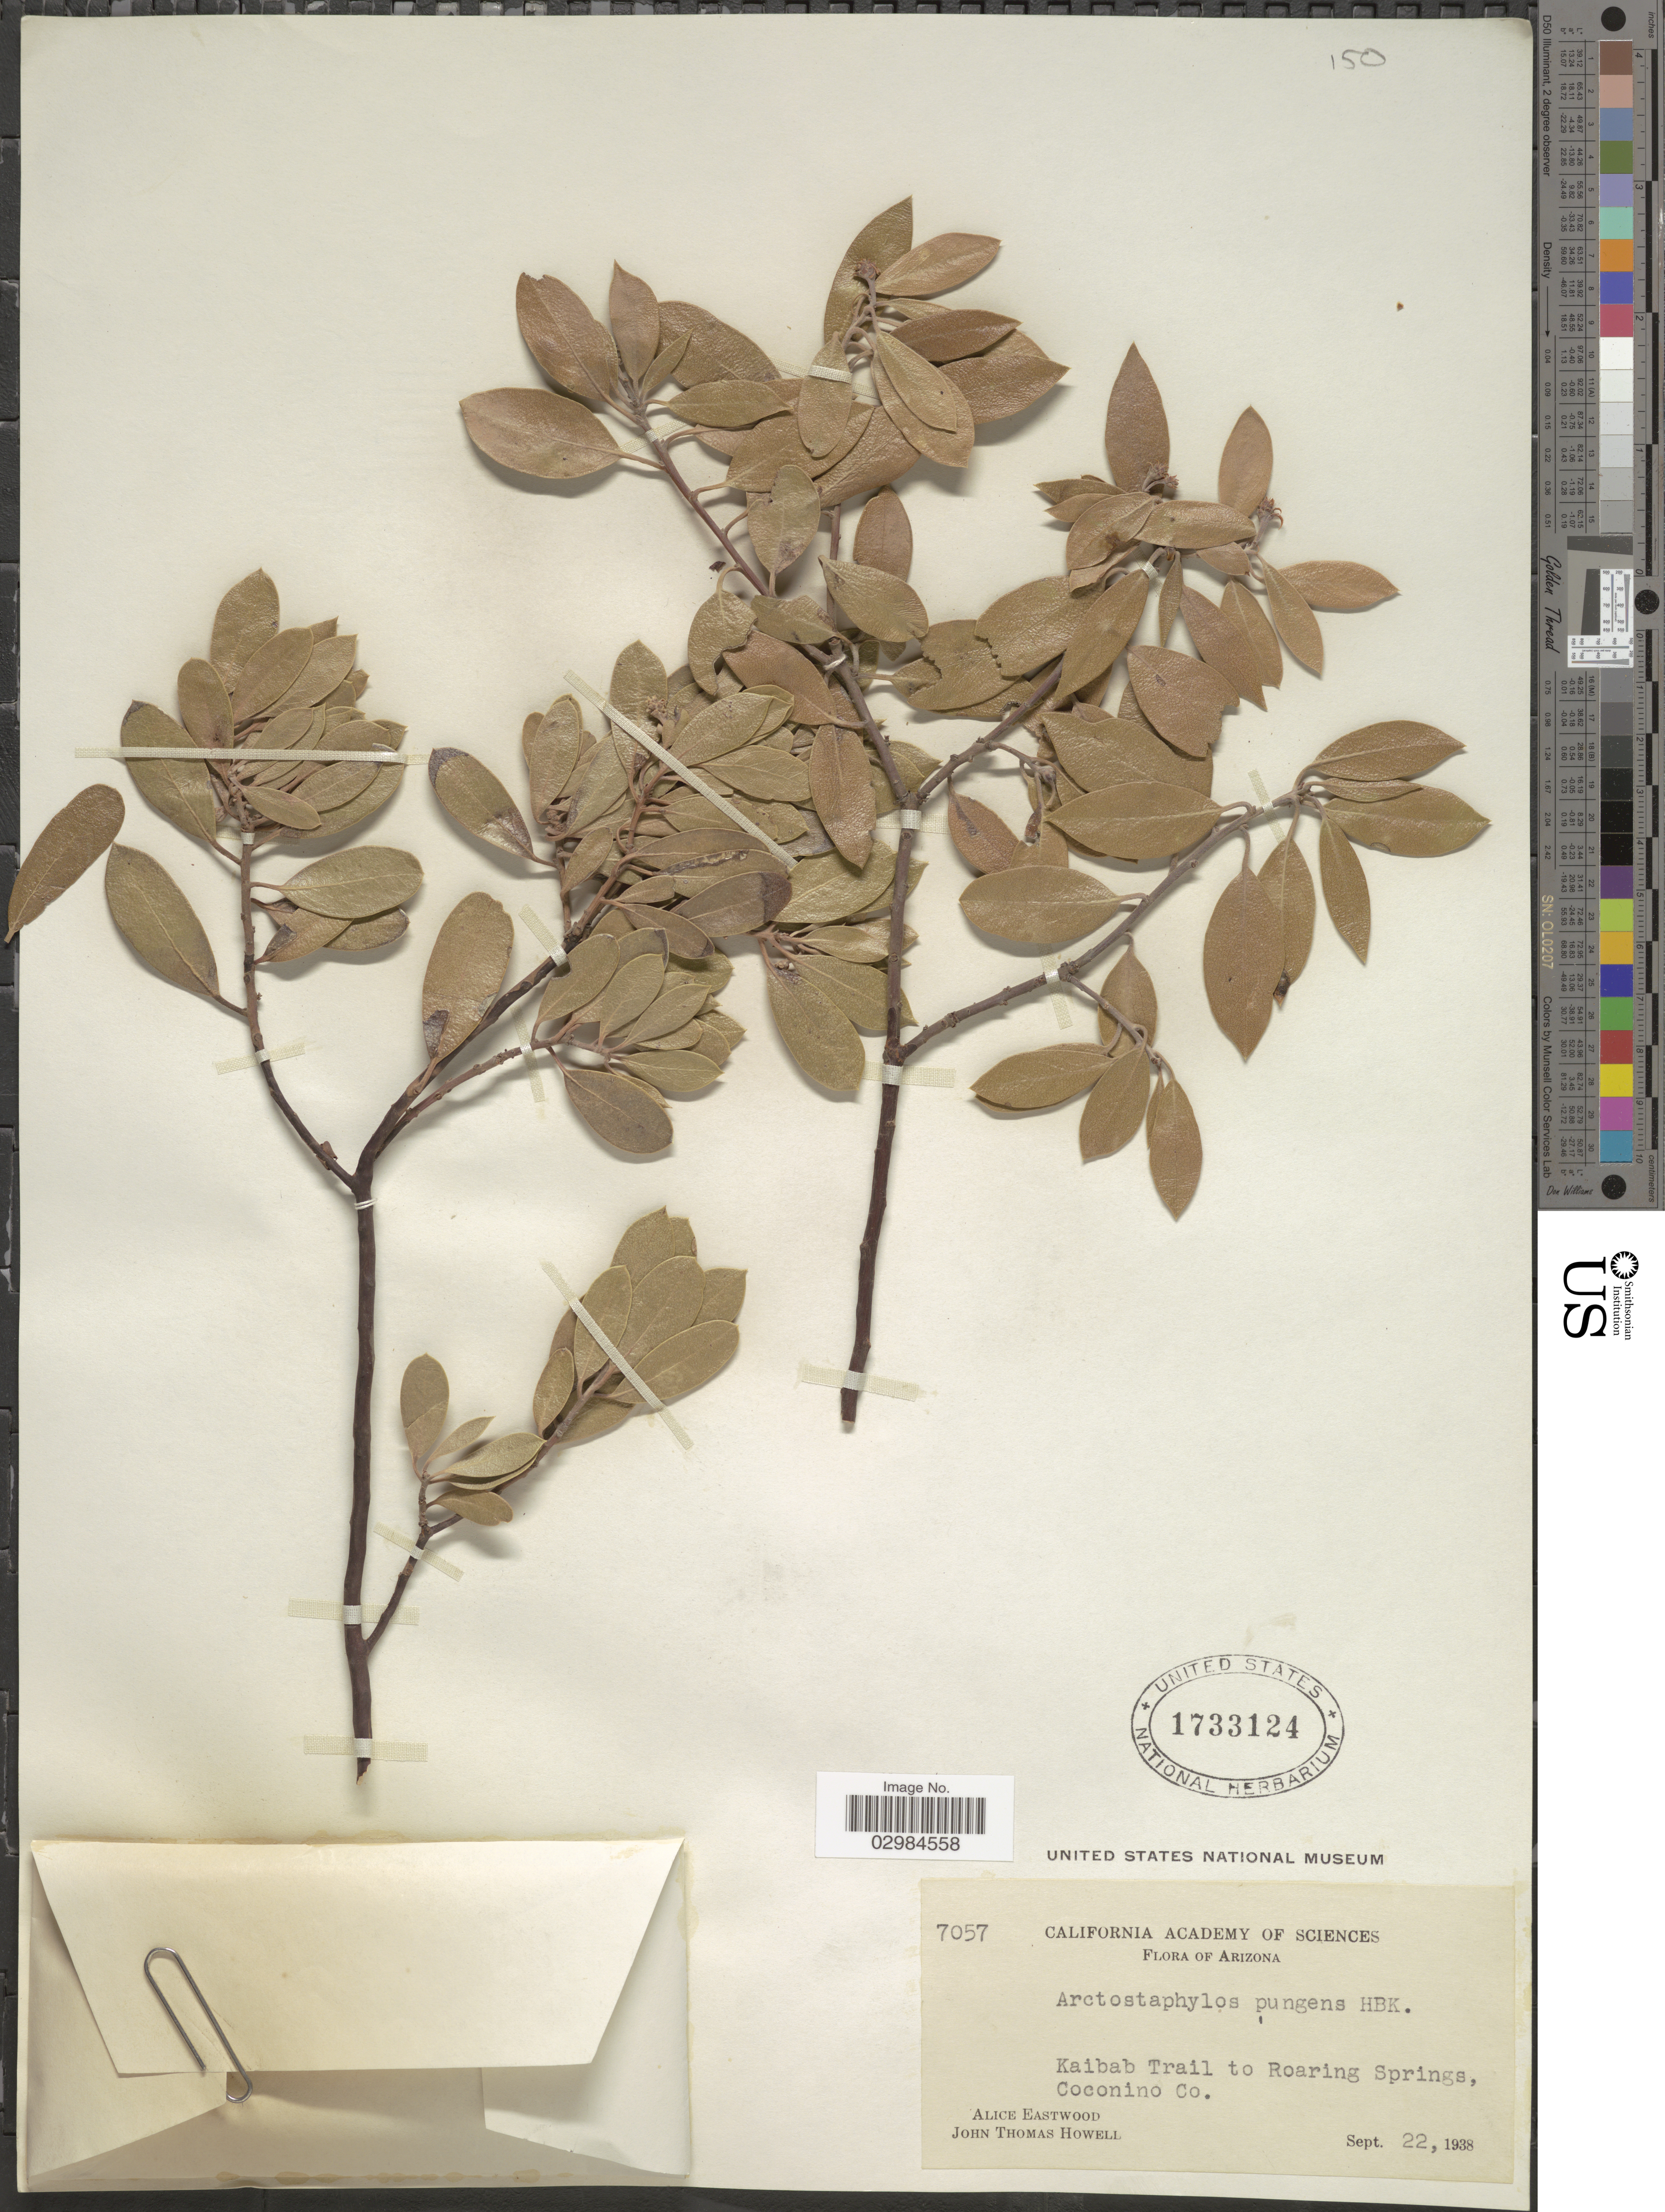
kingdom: Plantae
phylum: Tracheophyta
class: Magnoliopsida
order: Ericales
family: Ericaceae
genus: Arctostaphylos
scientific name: Arctostaphylos pungens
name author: Kunth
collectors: A. Eastwood & J. T. Howell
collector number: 7057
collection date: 1938-09-22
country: United States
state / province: Arizona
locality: Kaibab Trail to Roaring Springs, Coconino Co.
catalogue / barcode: US 1733124